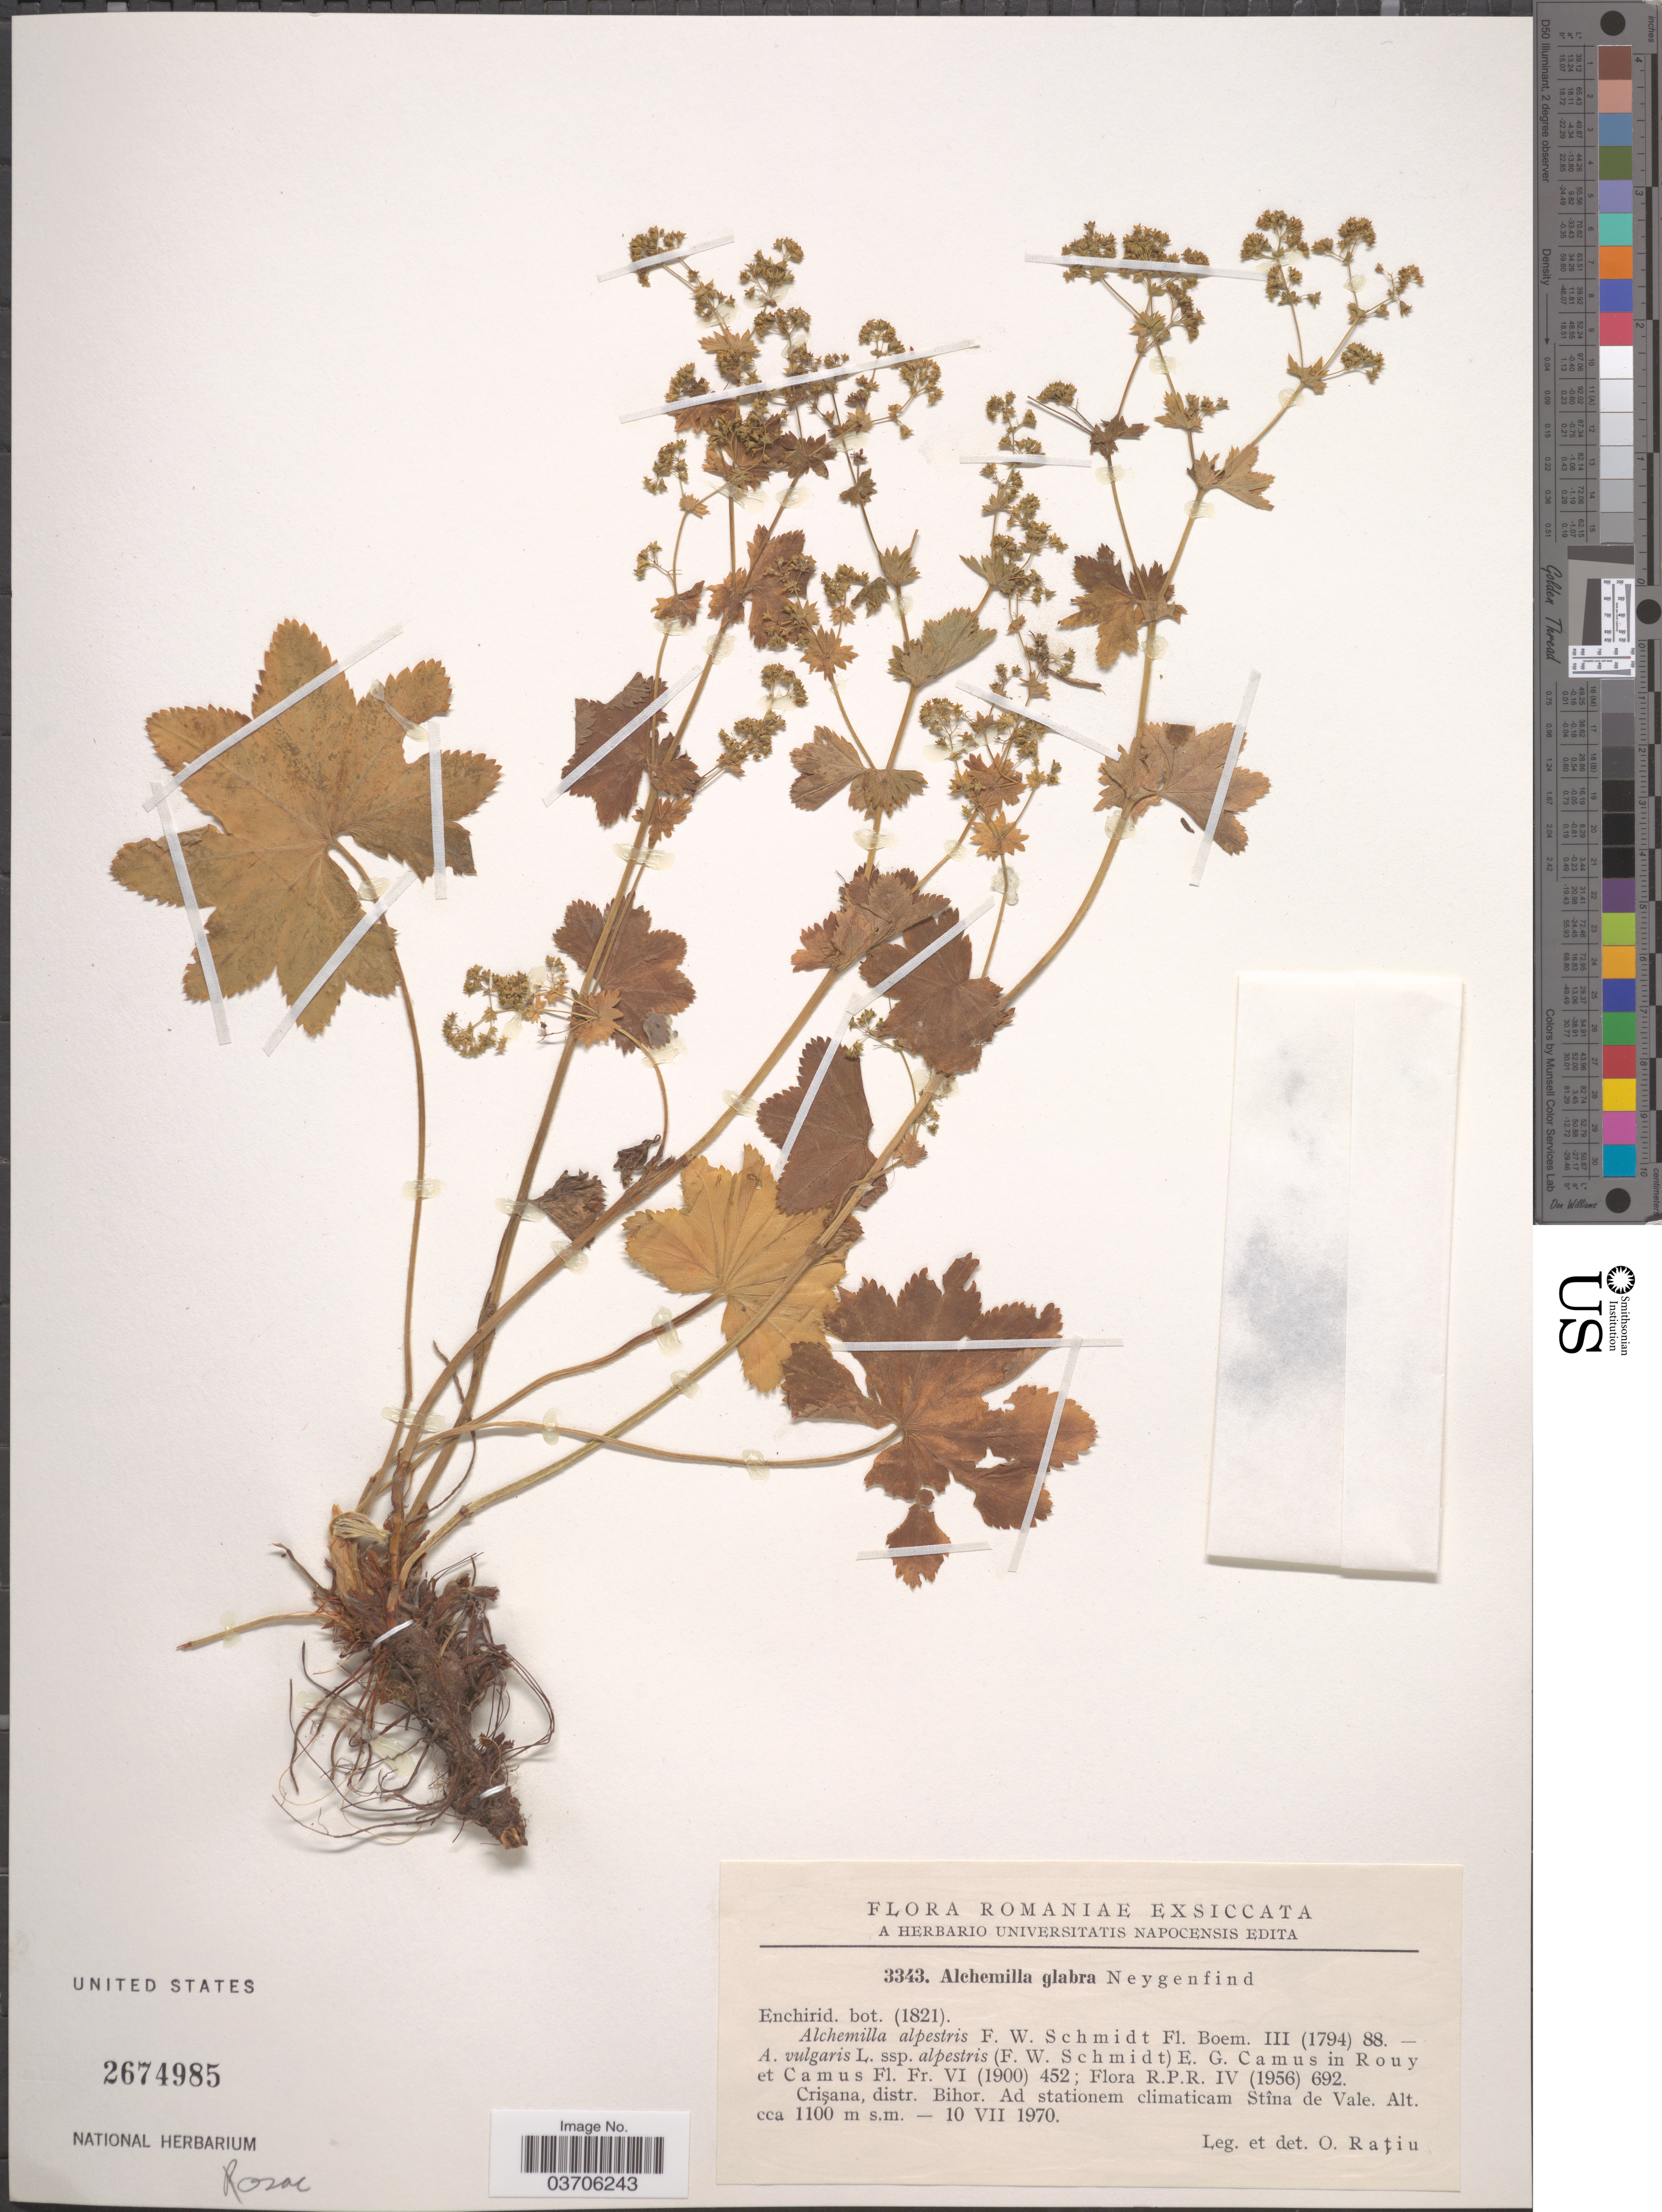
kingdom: Plantae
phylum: Tracheophyta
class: Magnoliopsida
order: Rosales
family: Rosaceae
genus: Alchemilla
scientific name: Alchemilla glabra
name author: Neygenf.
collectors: O. Ratiu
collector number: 3343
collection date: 1970-07-10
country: Romania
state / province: Bihor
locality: Romaniae. Crişana, distr. Bihor. Ad stationem climaticam Stîna de Vale.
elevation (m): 1100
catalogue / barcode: US 2674985